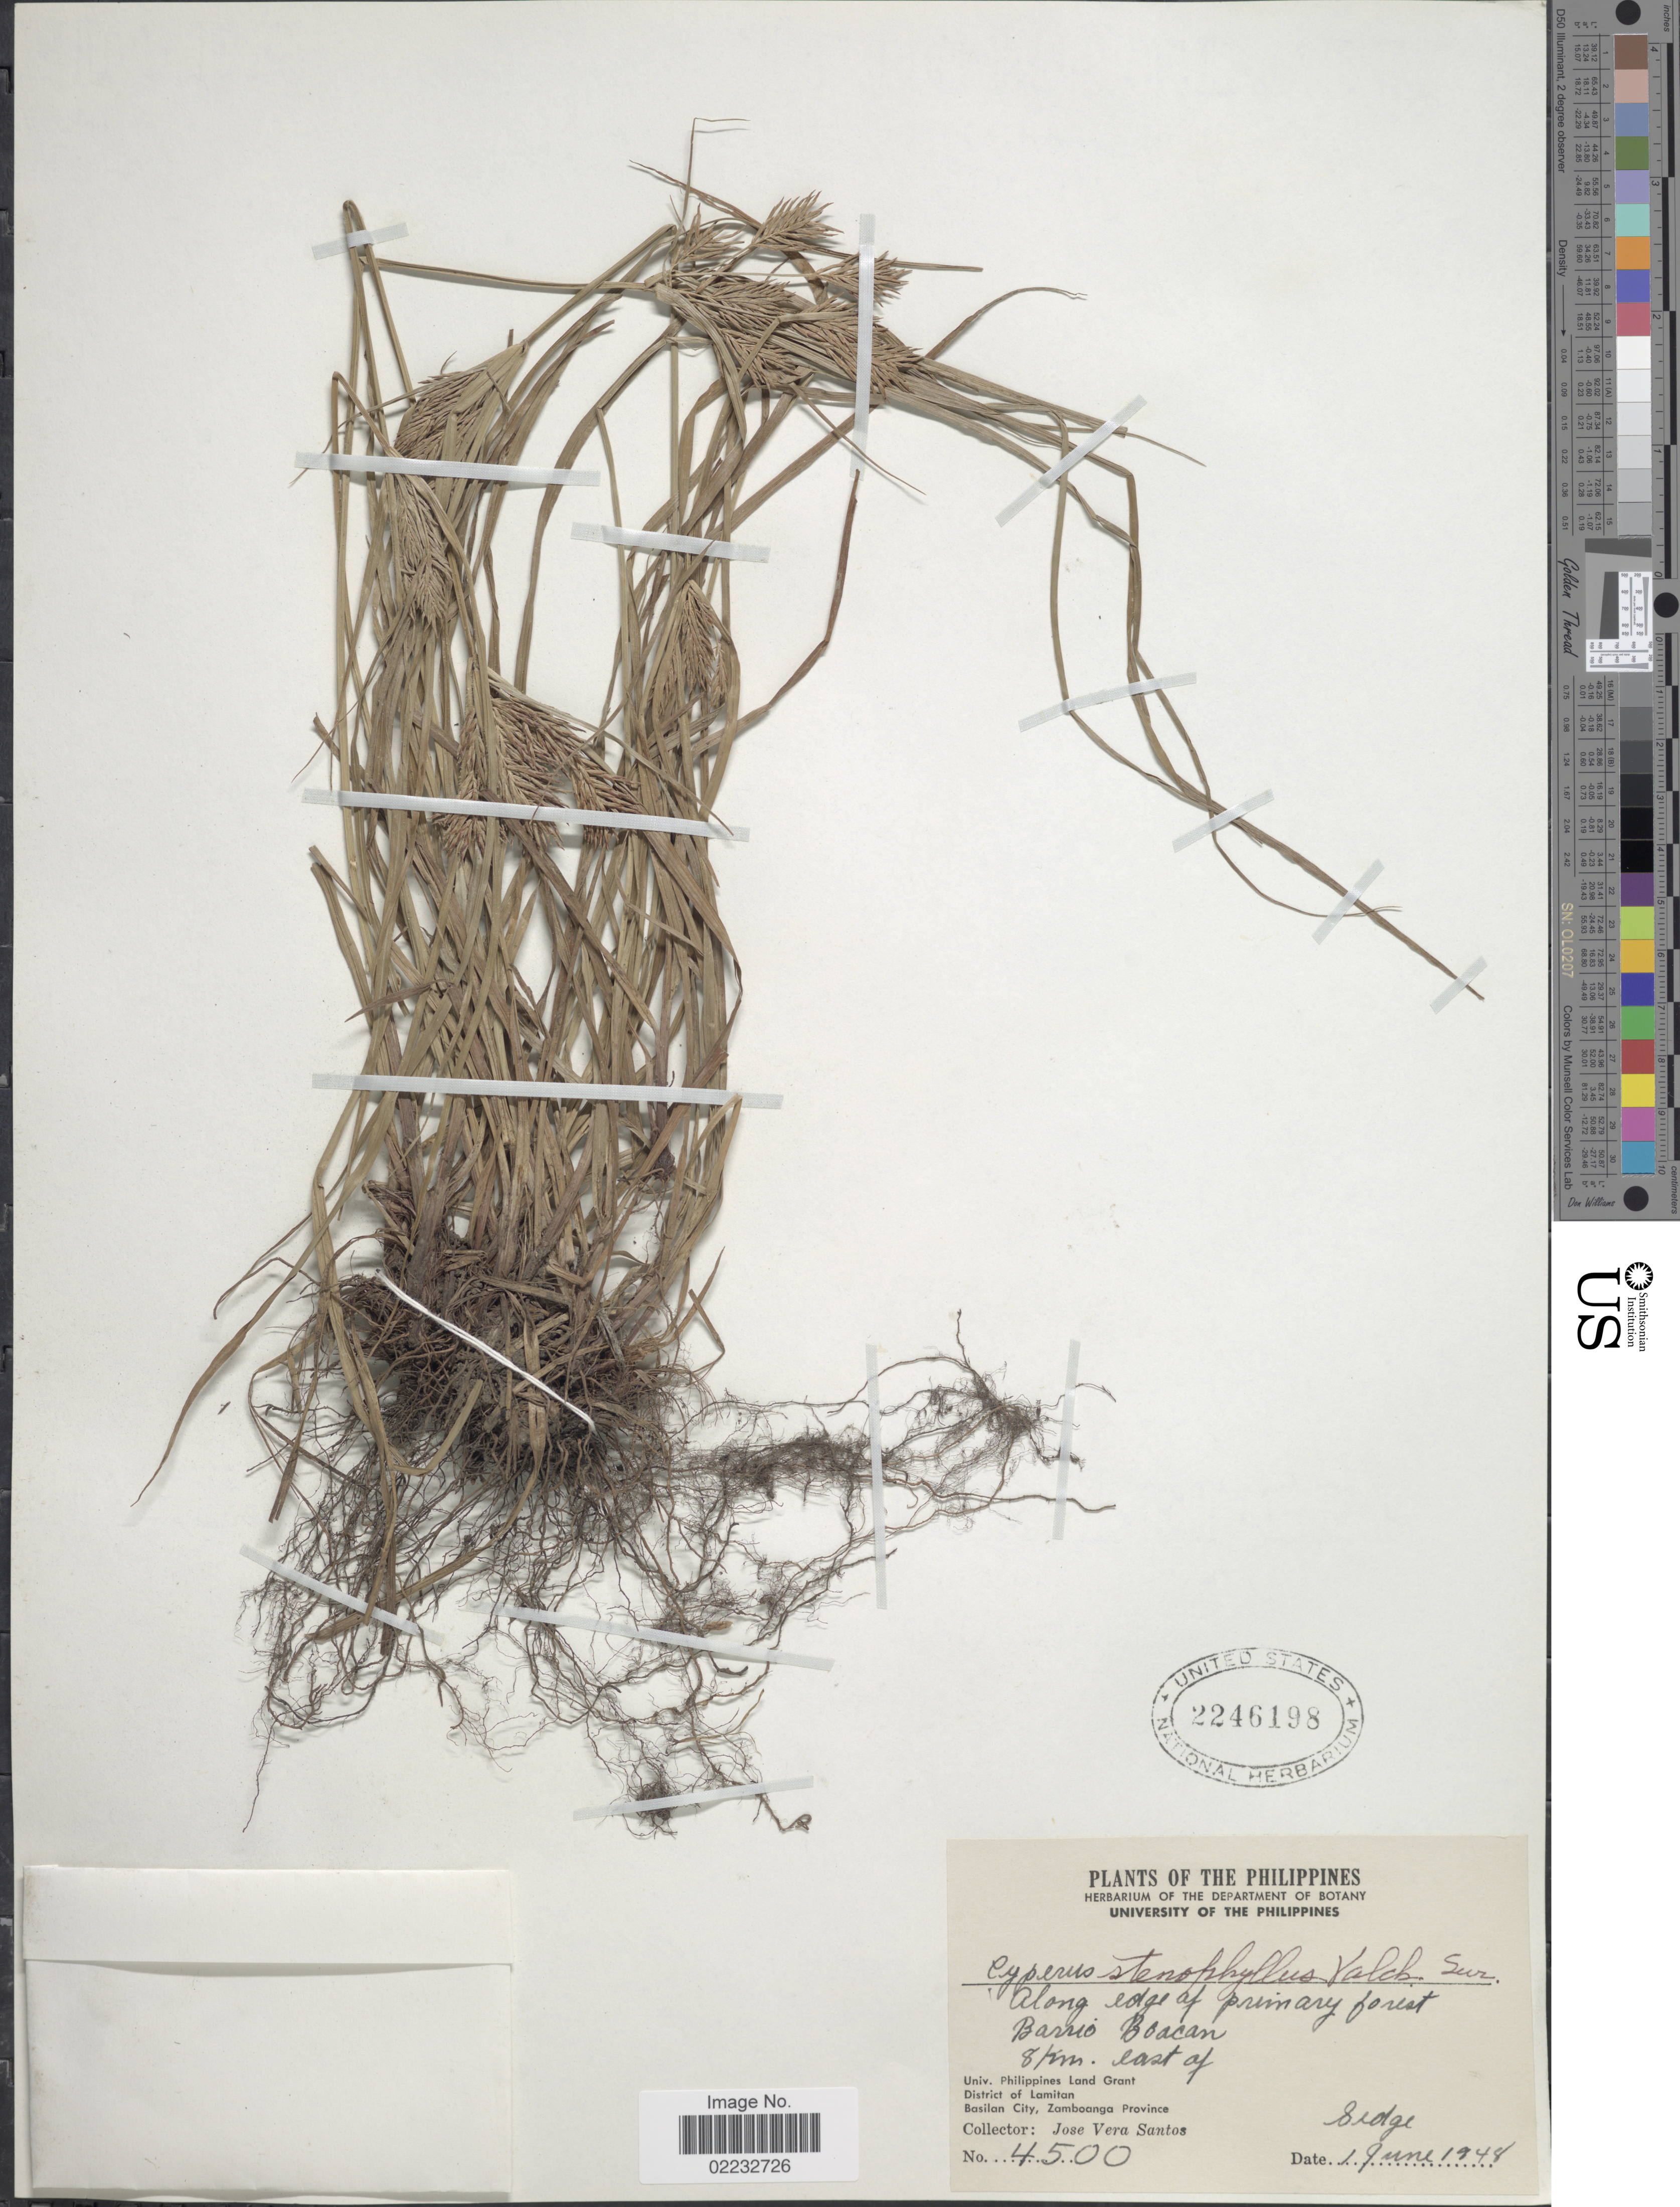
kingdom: Plantae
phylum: Tracheophyta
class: Liliopsida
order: Poales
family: Cyperaceae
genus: Cyperus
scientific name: Cyperus stenophyllus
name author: Valck. Sur.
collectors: J. Santos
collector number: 4500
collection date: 1948-06-01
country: Philippines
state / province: Zamboanga Peninsula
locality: Barrio Boacan. 8 km. east of Univ. Philippines Land Grant. District of Lamitan. Basilan City, Zamboanga Province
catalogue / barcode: US 2246198